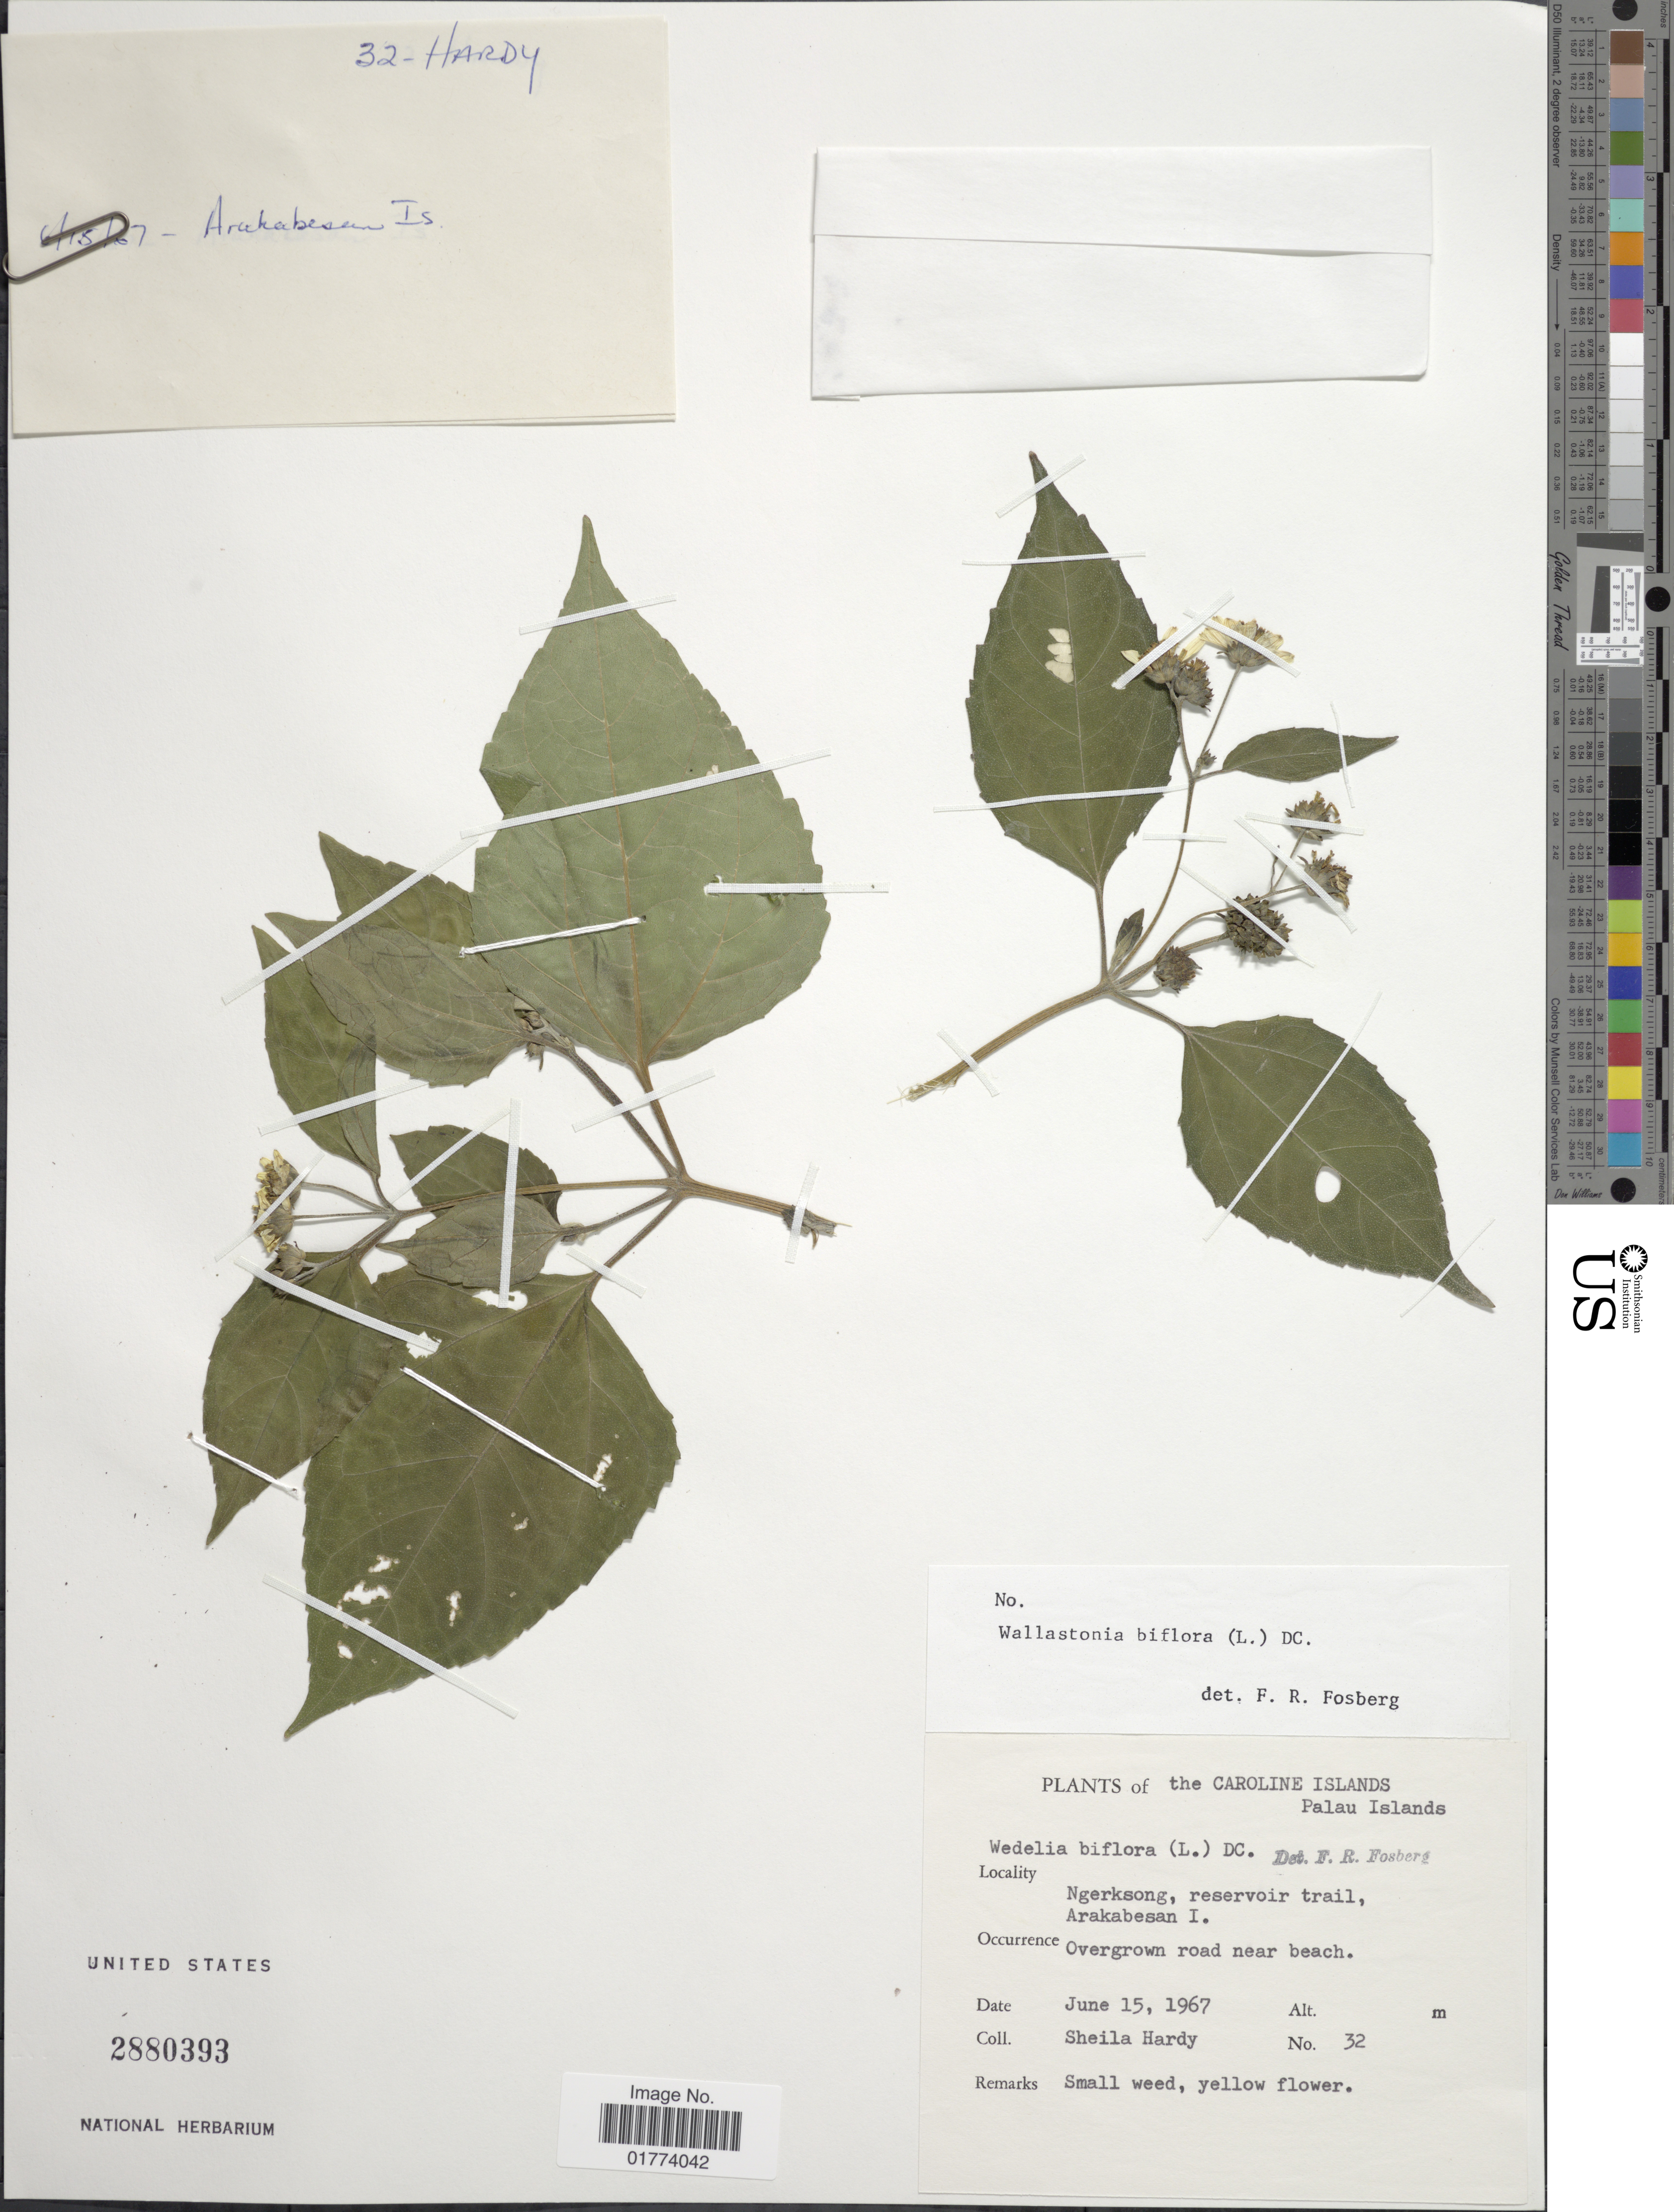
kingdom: Plantae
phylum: Tracheophyta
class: Magnoliopsida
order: Asterales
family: Asteraceae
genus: Wollastonia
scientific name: Wollastonia biflora var. biflora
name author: (L.) DC.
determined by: Wagner, W. L., (BOT), Smithsonian Institution - National Museum of Natural History (UNITED STATES)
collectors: S. Hardy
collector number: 32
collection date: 1967-06-15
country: Palau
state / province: Koror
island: Ngerekebesang [Arakabesan]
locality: Caroline Islands, Palau Islands, Ngerksong, reservoir trail, Arakabesan I.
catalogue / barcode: US 2880393